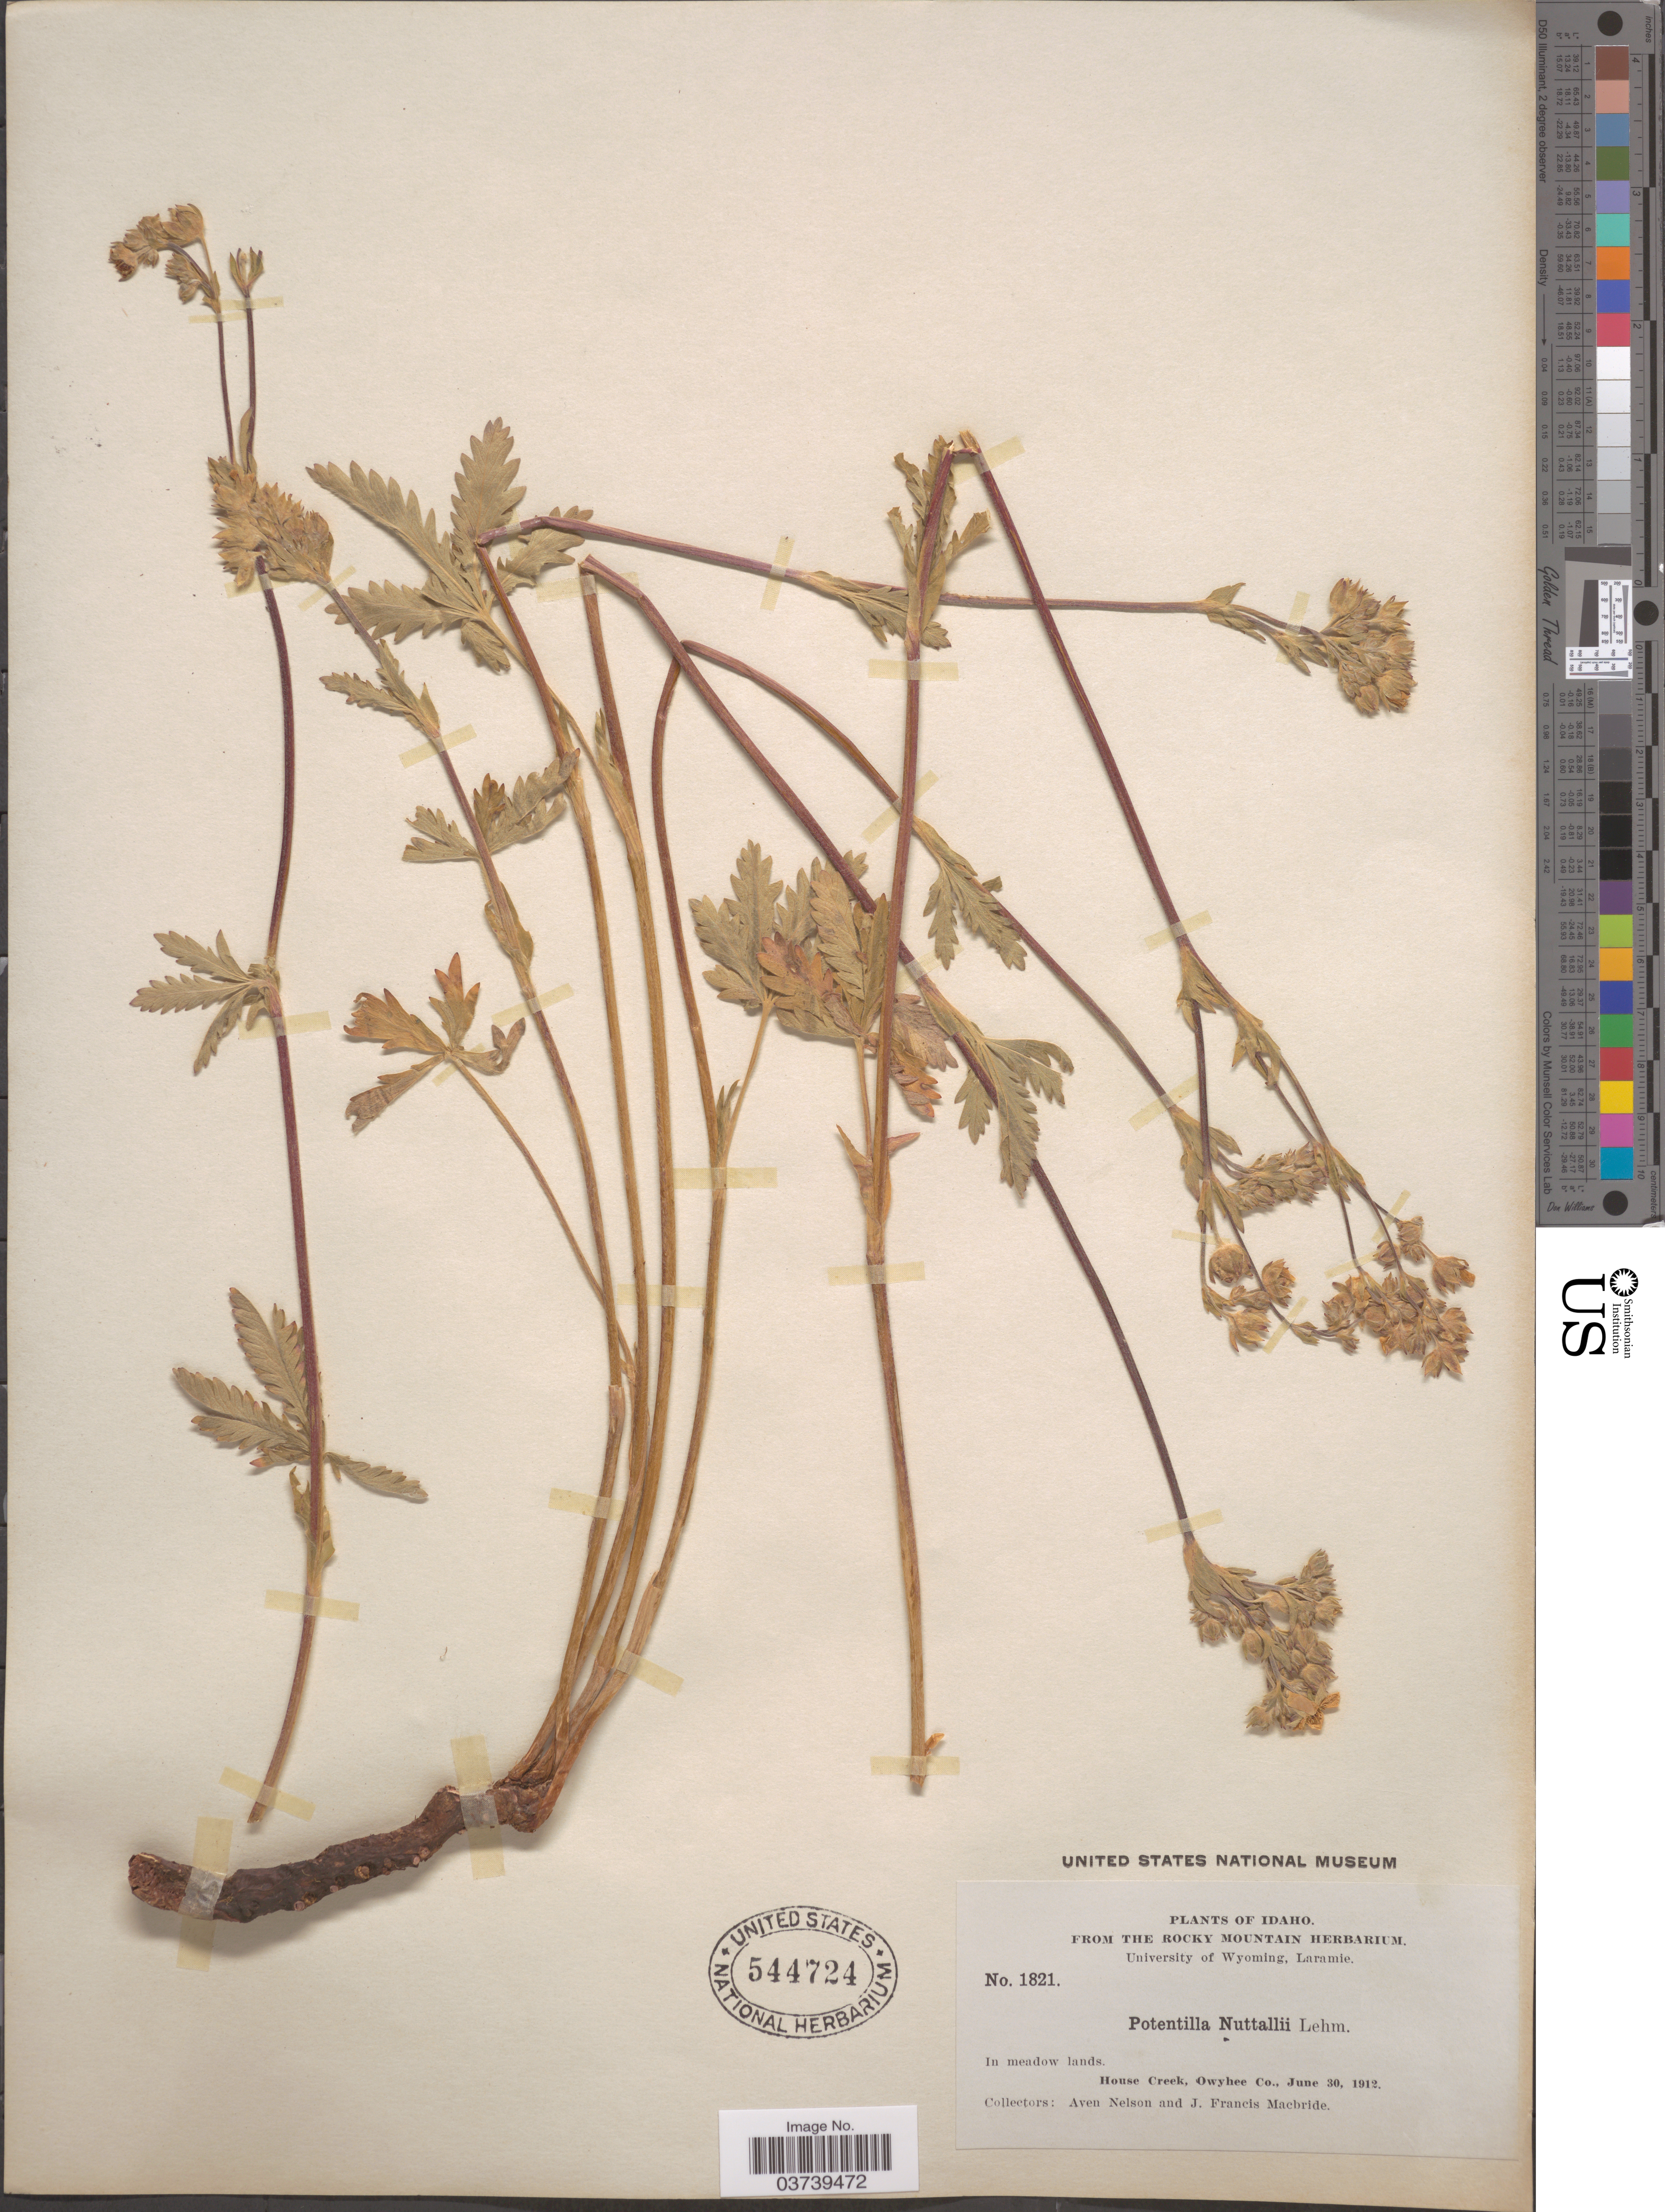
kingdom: Plantae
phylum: Tracheophyta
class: Magnoliopsida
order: Rosales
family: Rosaceae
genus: Potentilla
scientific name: Potentilla gracilis var. fastigiata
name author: (Nutt.) S. Watson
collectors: A. Nelson & J. F. Macbride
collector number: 1821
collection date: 1912-06-30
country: United States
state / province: Idaho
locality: House Creek, Owyhee Co.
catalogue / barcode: US 544724